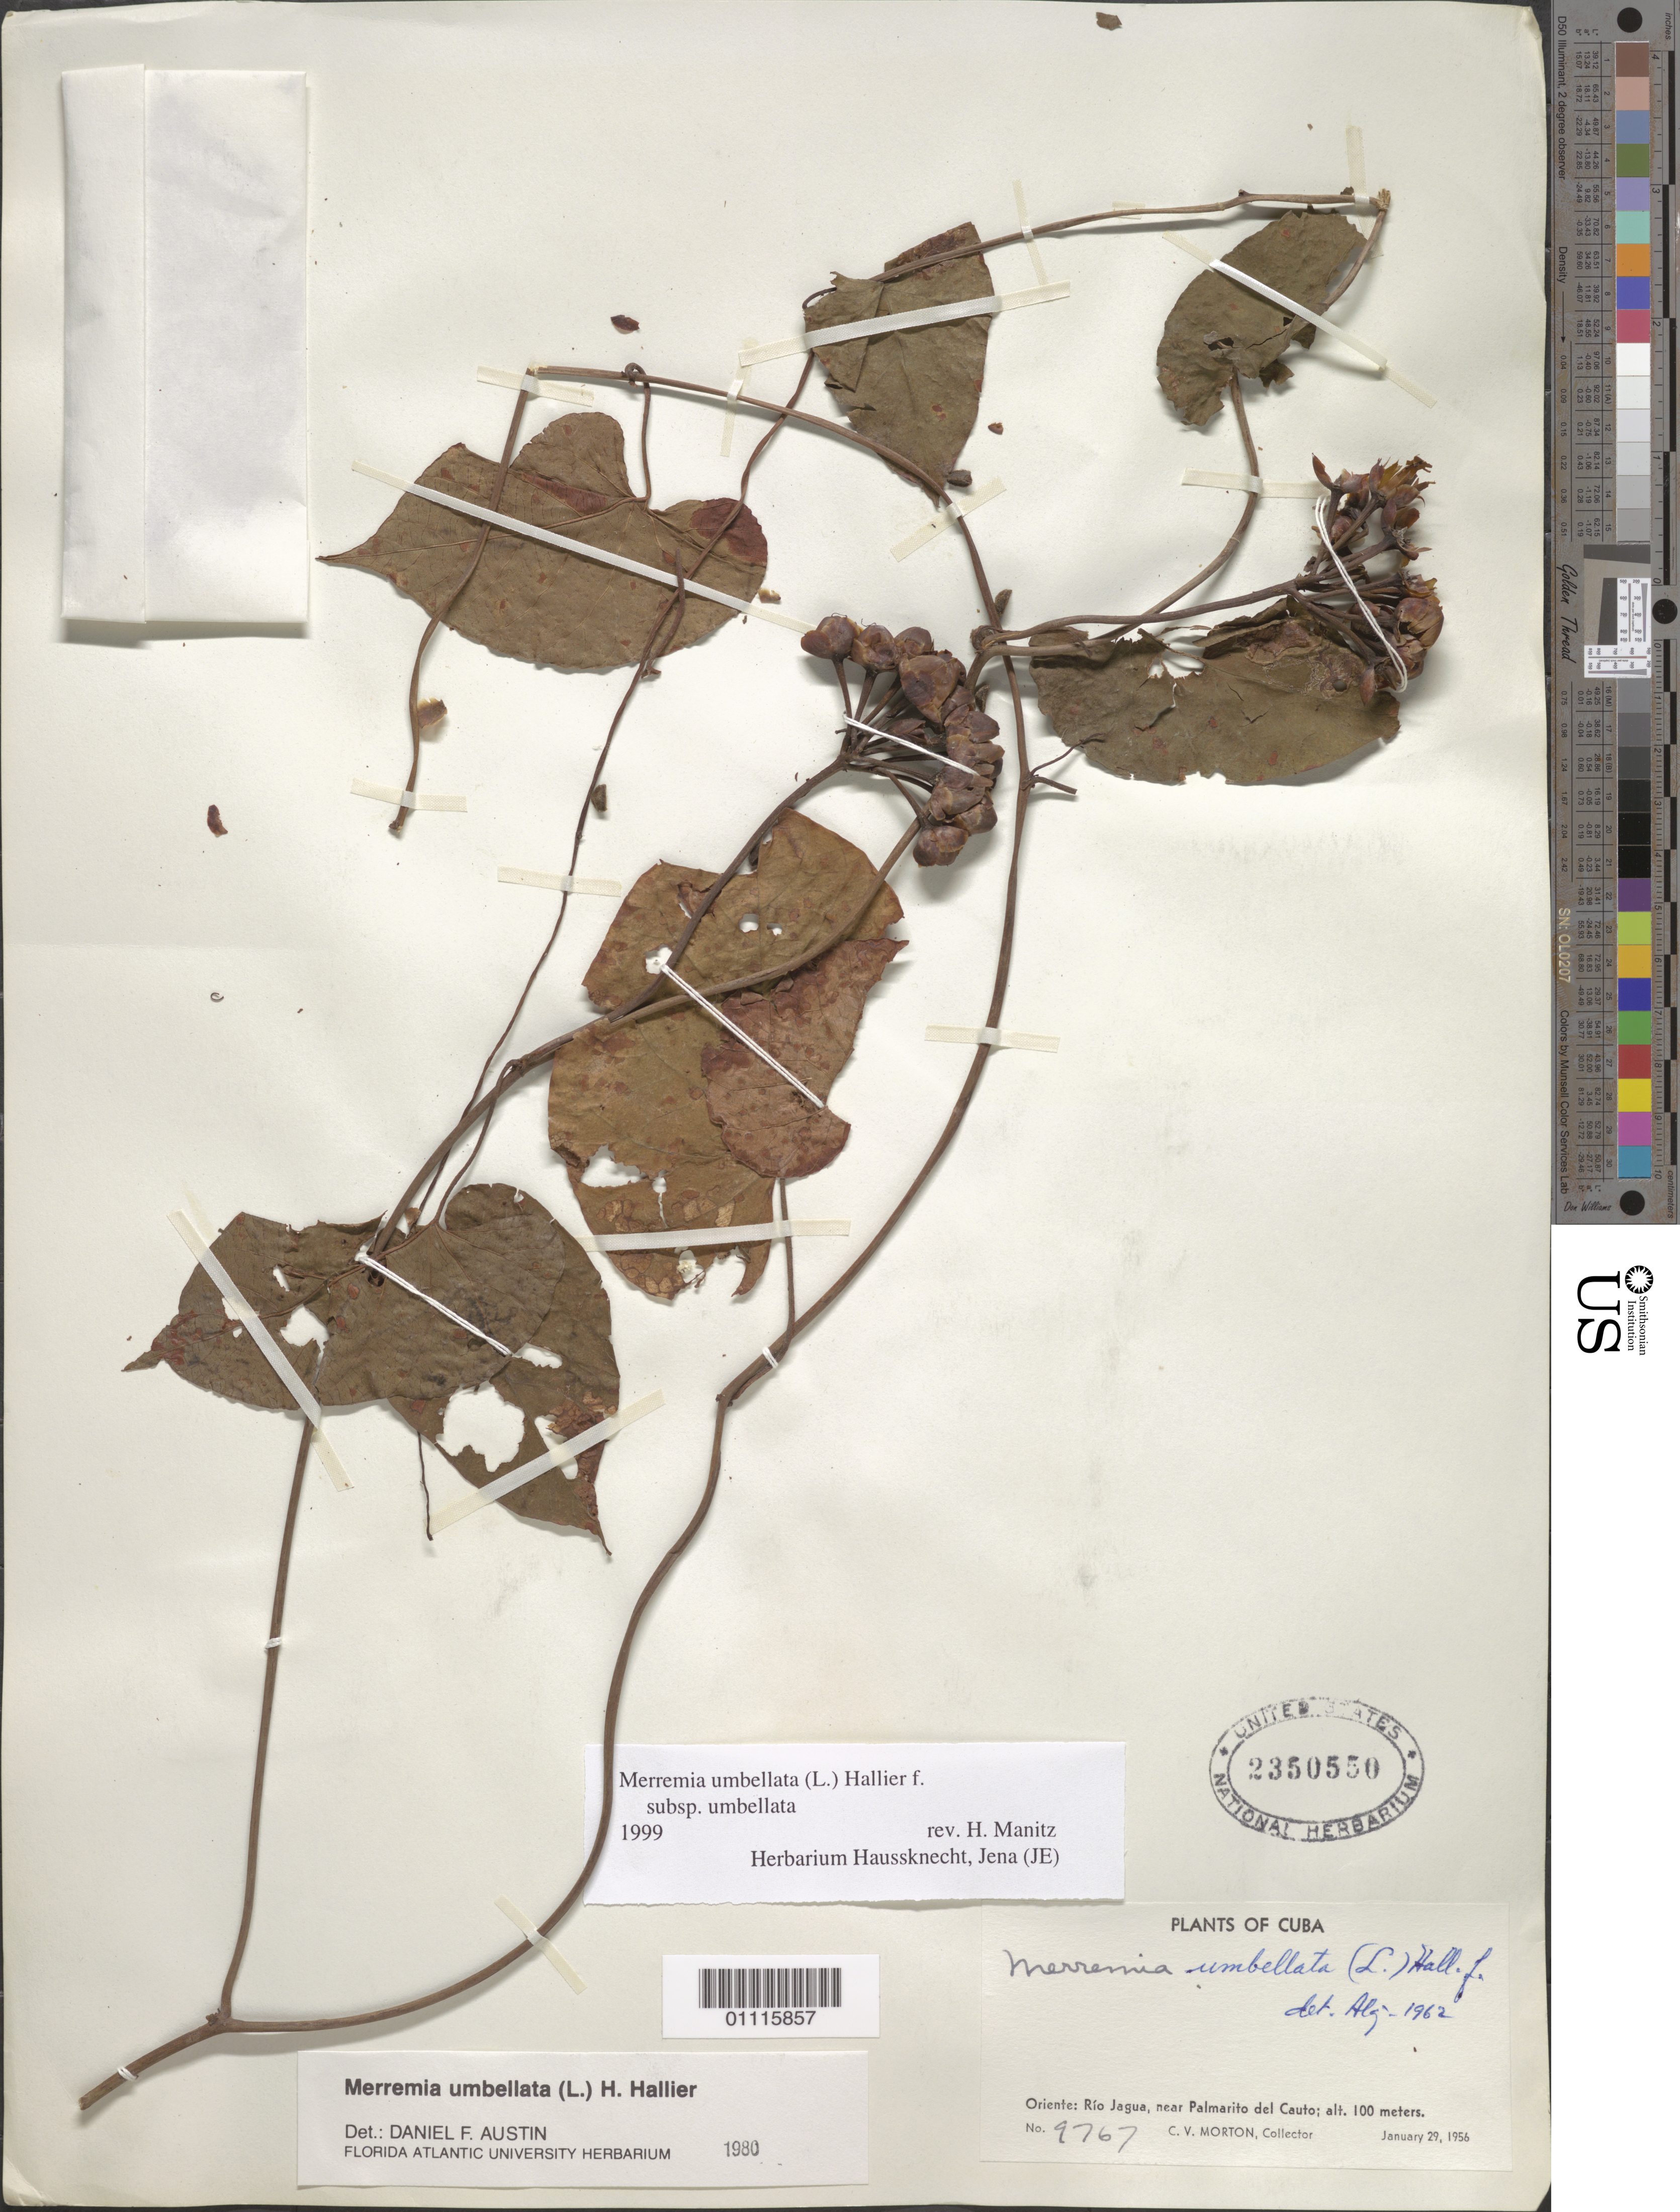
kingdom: Plantae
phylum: Tracheophyta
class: Magnoliopsida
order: Solanales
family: Convolvulaceae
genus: Camonea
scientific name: Camonea umbellata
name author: (L.) A. R. Simões & Staples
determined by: Strong, Mark T., (BOT), Smithsonian Institution - National Museum of Natural History (UNITED STATES)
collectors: C. V. Morton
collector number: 9767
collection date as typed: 29 Jan 1956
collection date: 1956-01-29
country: Cuba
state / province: Santiago de Cuba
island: Cuba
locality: Rio Jagua, near Palmarito del Cauto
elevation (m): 100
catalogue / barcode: US 2350550